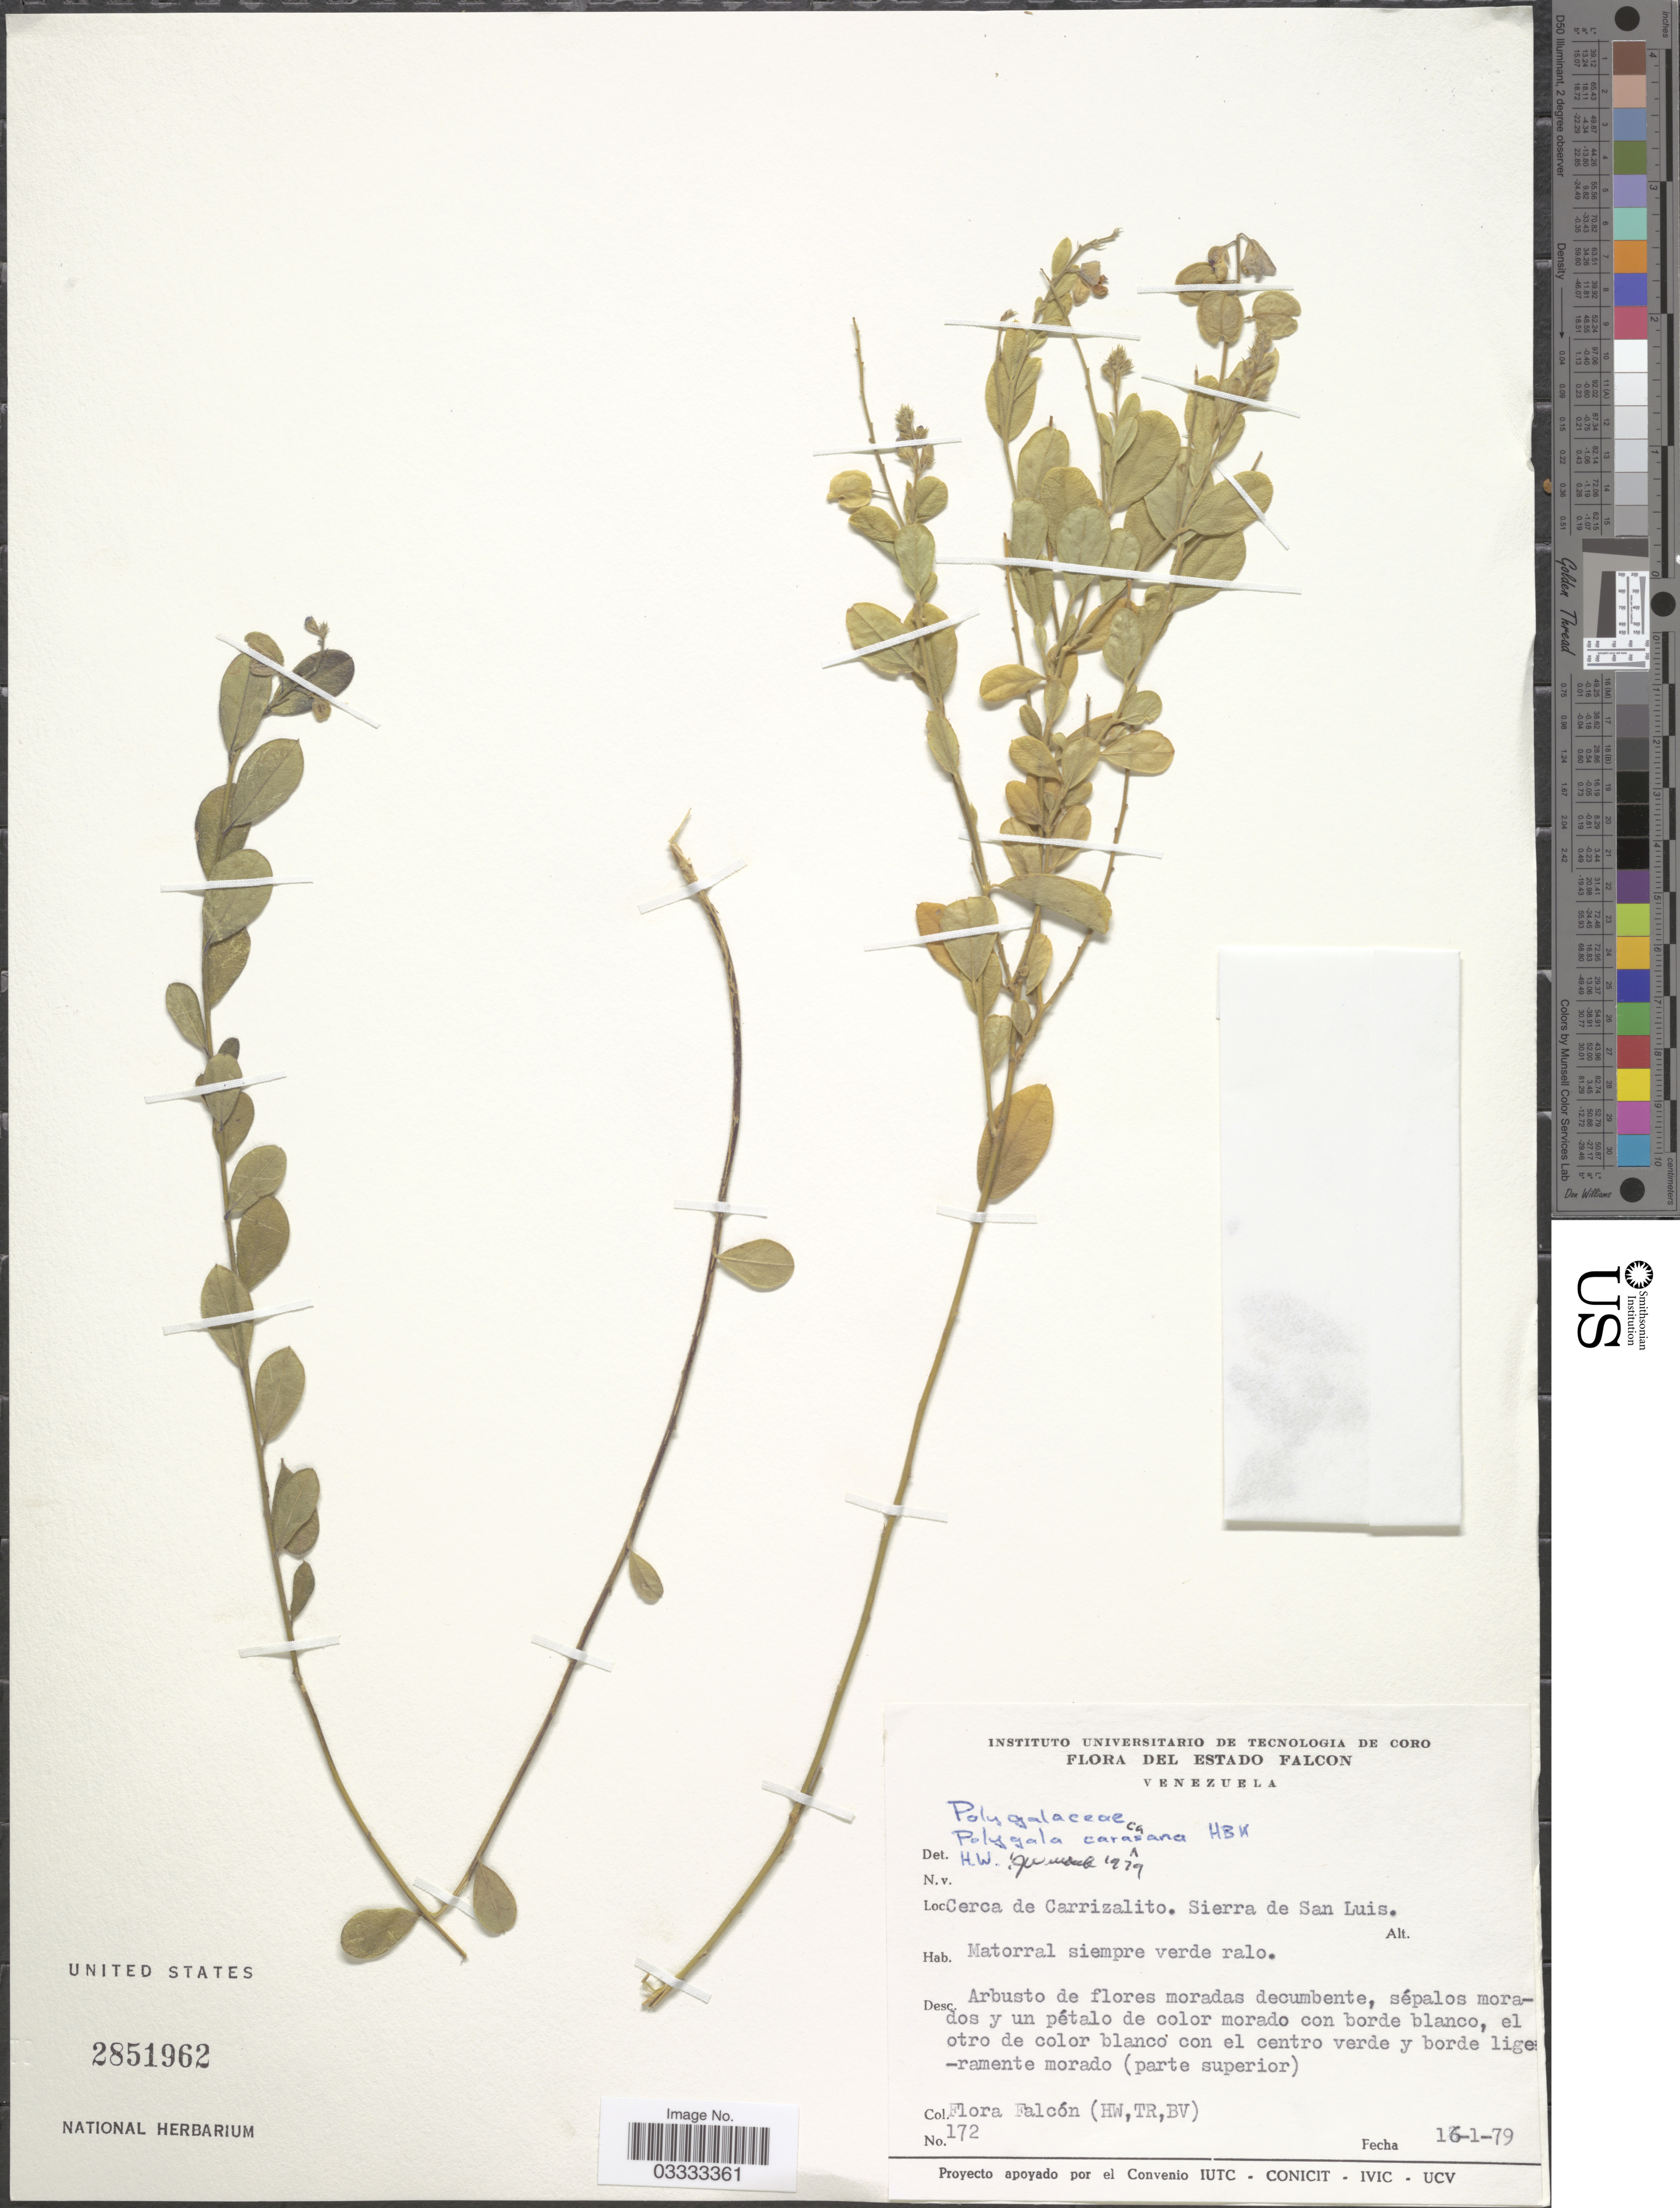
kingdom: Plantae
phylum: Tracheophyta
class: Magnoliopsida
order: Fabales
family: Polygalaceae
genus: Hebecarpa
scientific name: Hebecarpa caracasana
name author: (Kunth) J.R. Abbott & J.F.B. Pastore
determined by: Strong, Mark T., (BOT), Smithsonian Institution - National Museum of Natural History (UNITED STATES)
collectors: Flora Falcón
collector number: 172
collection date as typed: Transcribed d/m/y: 16/1/79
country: Venezuela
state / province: Falcón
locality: Cerca de Carrizalito. Sierra de San Luis.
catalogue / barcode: US 2851962